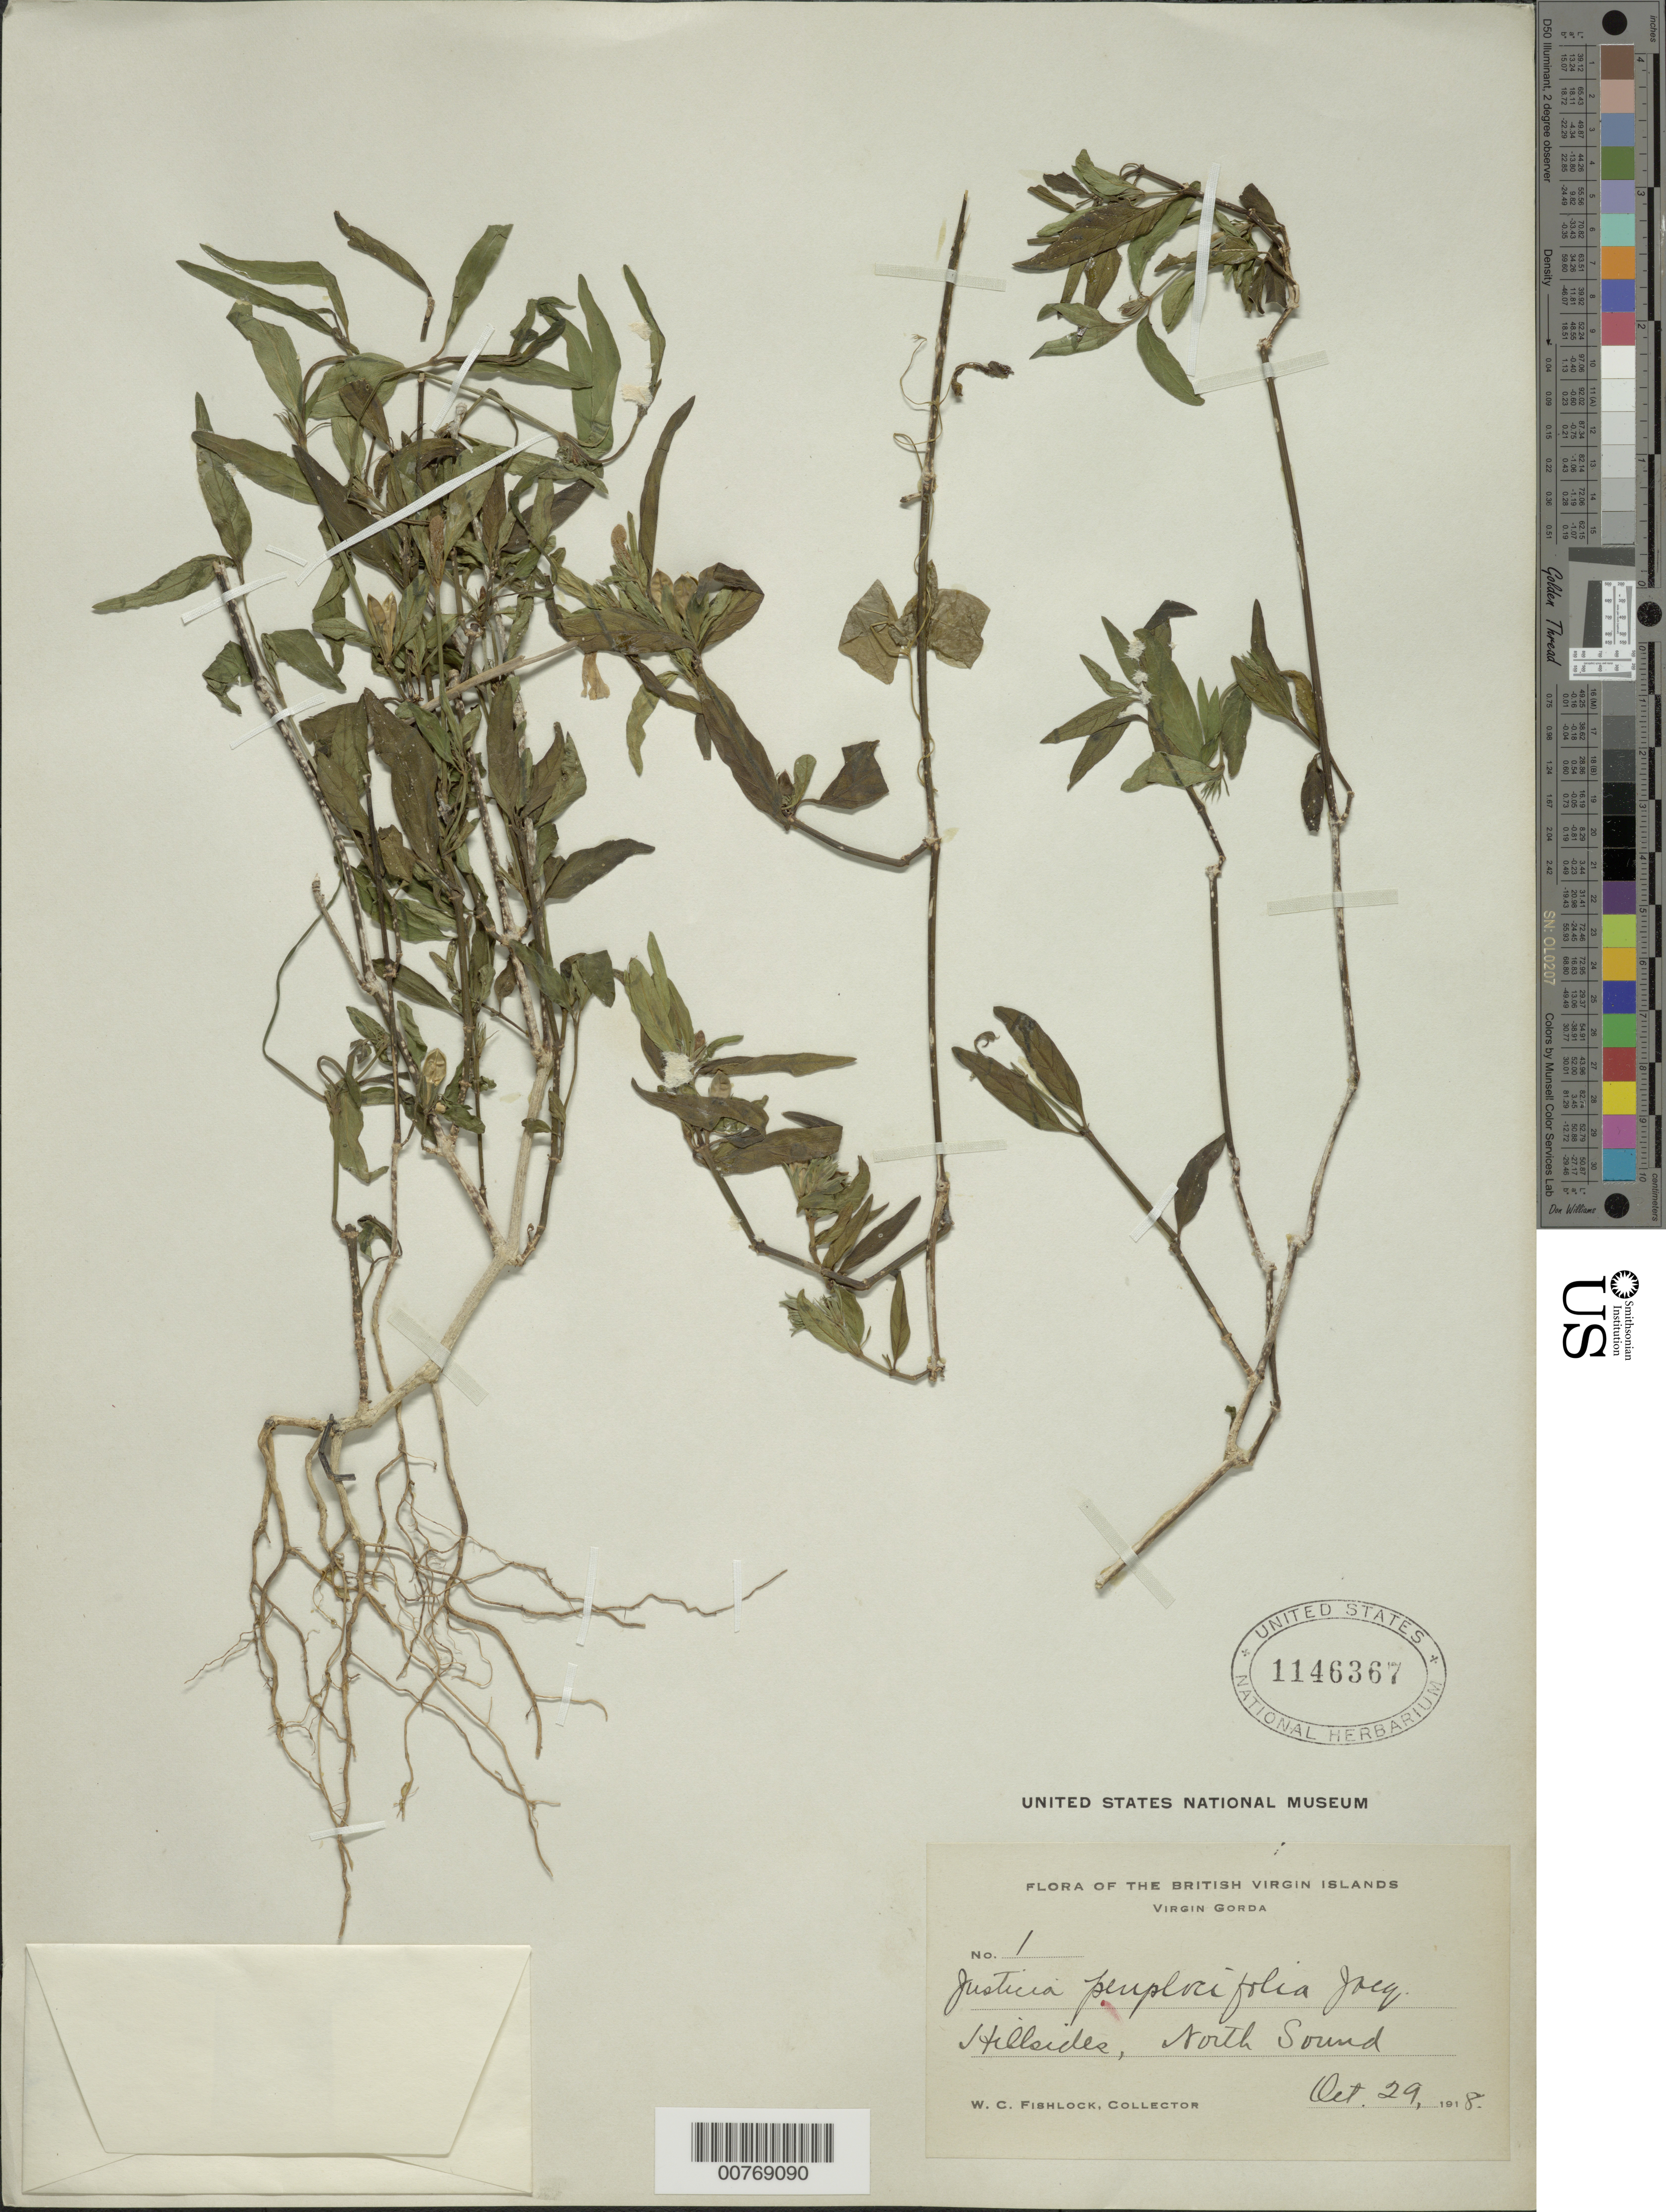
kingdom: Plantae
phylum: Tracheophyta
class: Magnoliopsida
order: Lamiales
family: Acanthaceae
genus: Justicia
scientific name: Justicia periplocifolia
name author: Jacq.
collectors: W. Fishlock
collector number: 1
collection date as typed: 29 Oct 1918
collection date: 1918-10-29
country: British Virgin Islands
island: Virgin Gorda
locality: North Sound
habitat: Hillside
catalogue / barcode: US 1146367